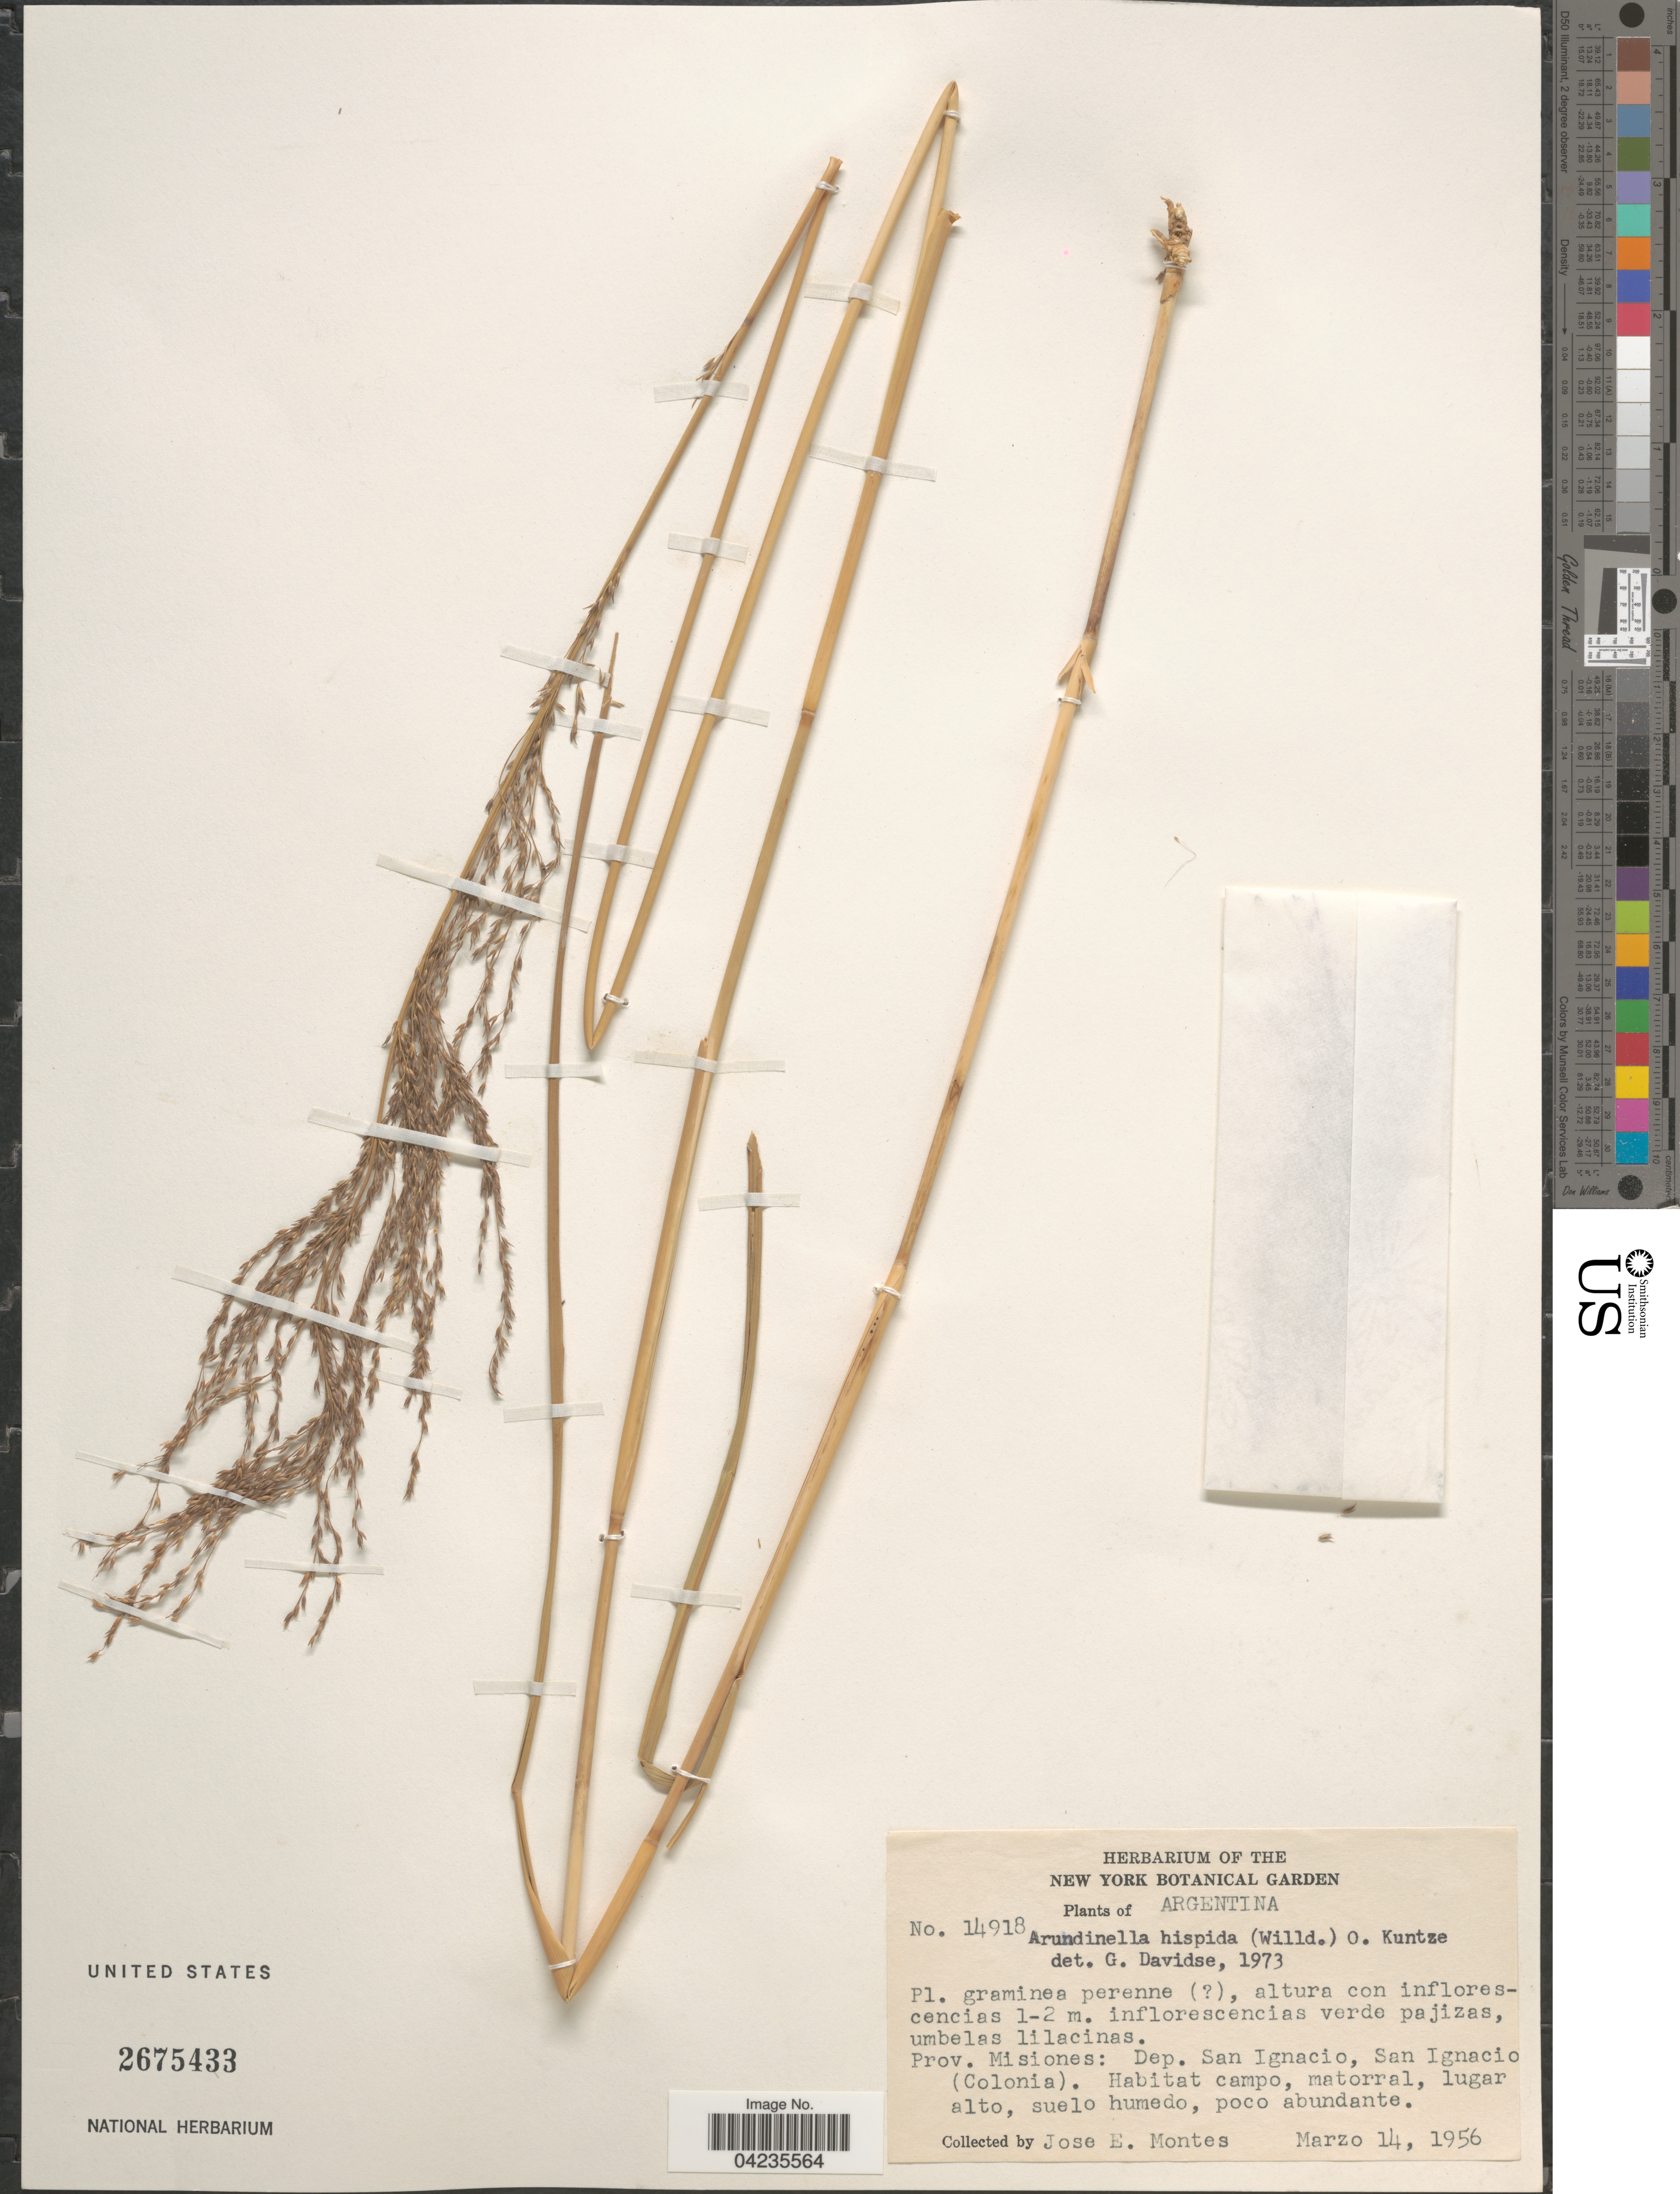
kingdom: Plantae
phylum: Tracheophyta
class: Liliopsida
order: Poales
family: Poaceae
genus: Arundinella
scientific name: Arundinella hispida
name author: (Humb. & Bonpl. ex Willd.) Kuntze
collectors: J. E. Montes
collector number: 14918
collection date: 1956-03-14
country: Argentina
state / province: Misiones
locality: Prov. Misiones: Dep. San Ignacio, San Ignacio (Colonia).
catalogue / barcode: US 2675433